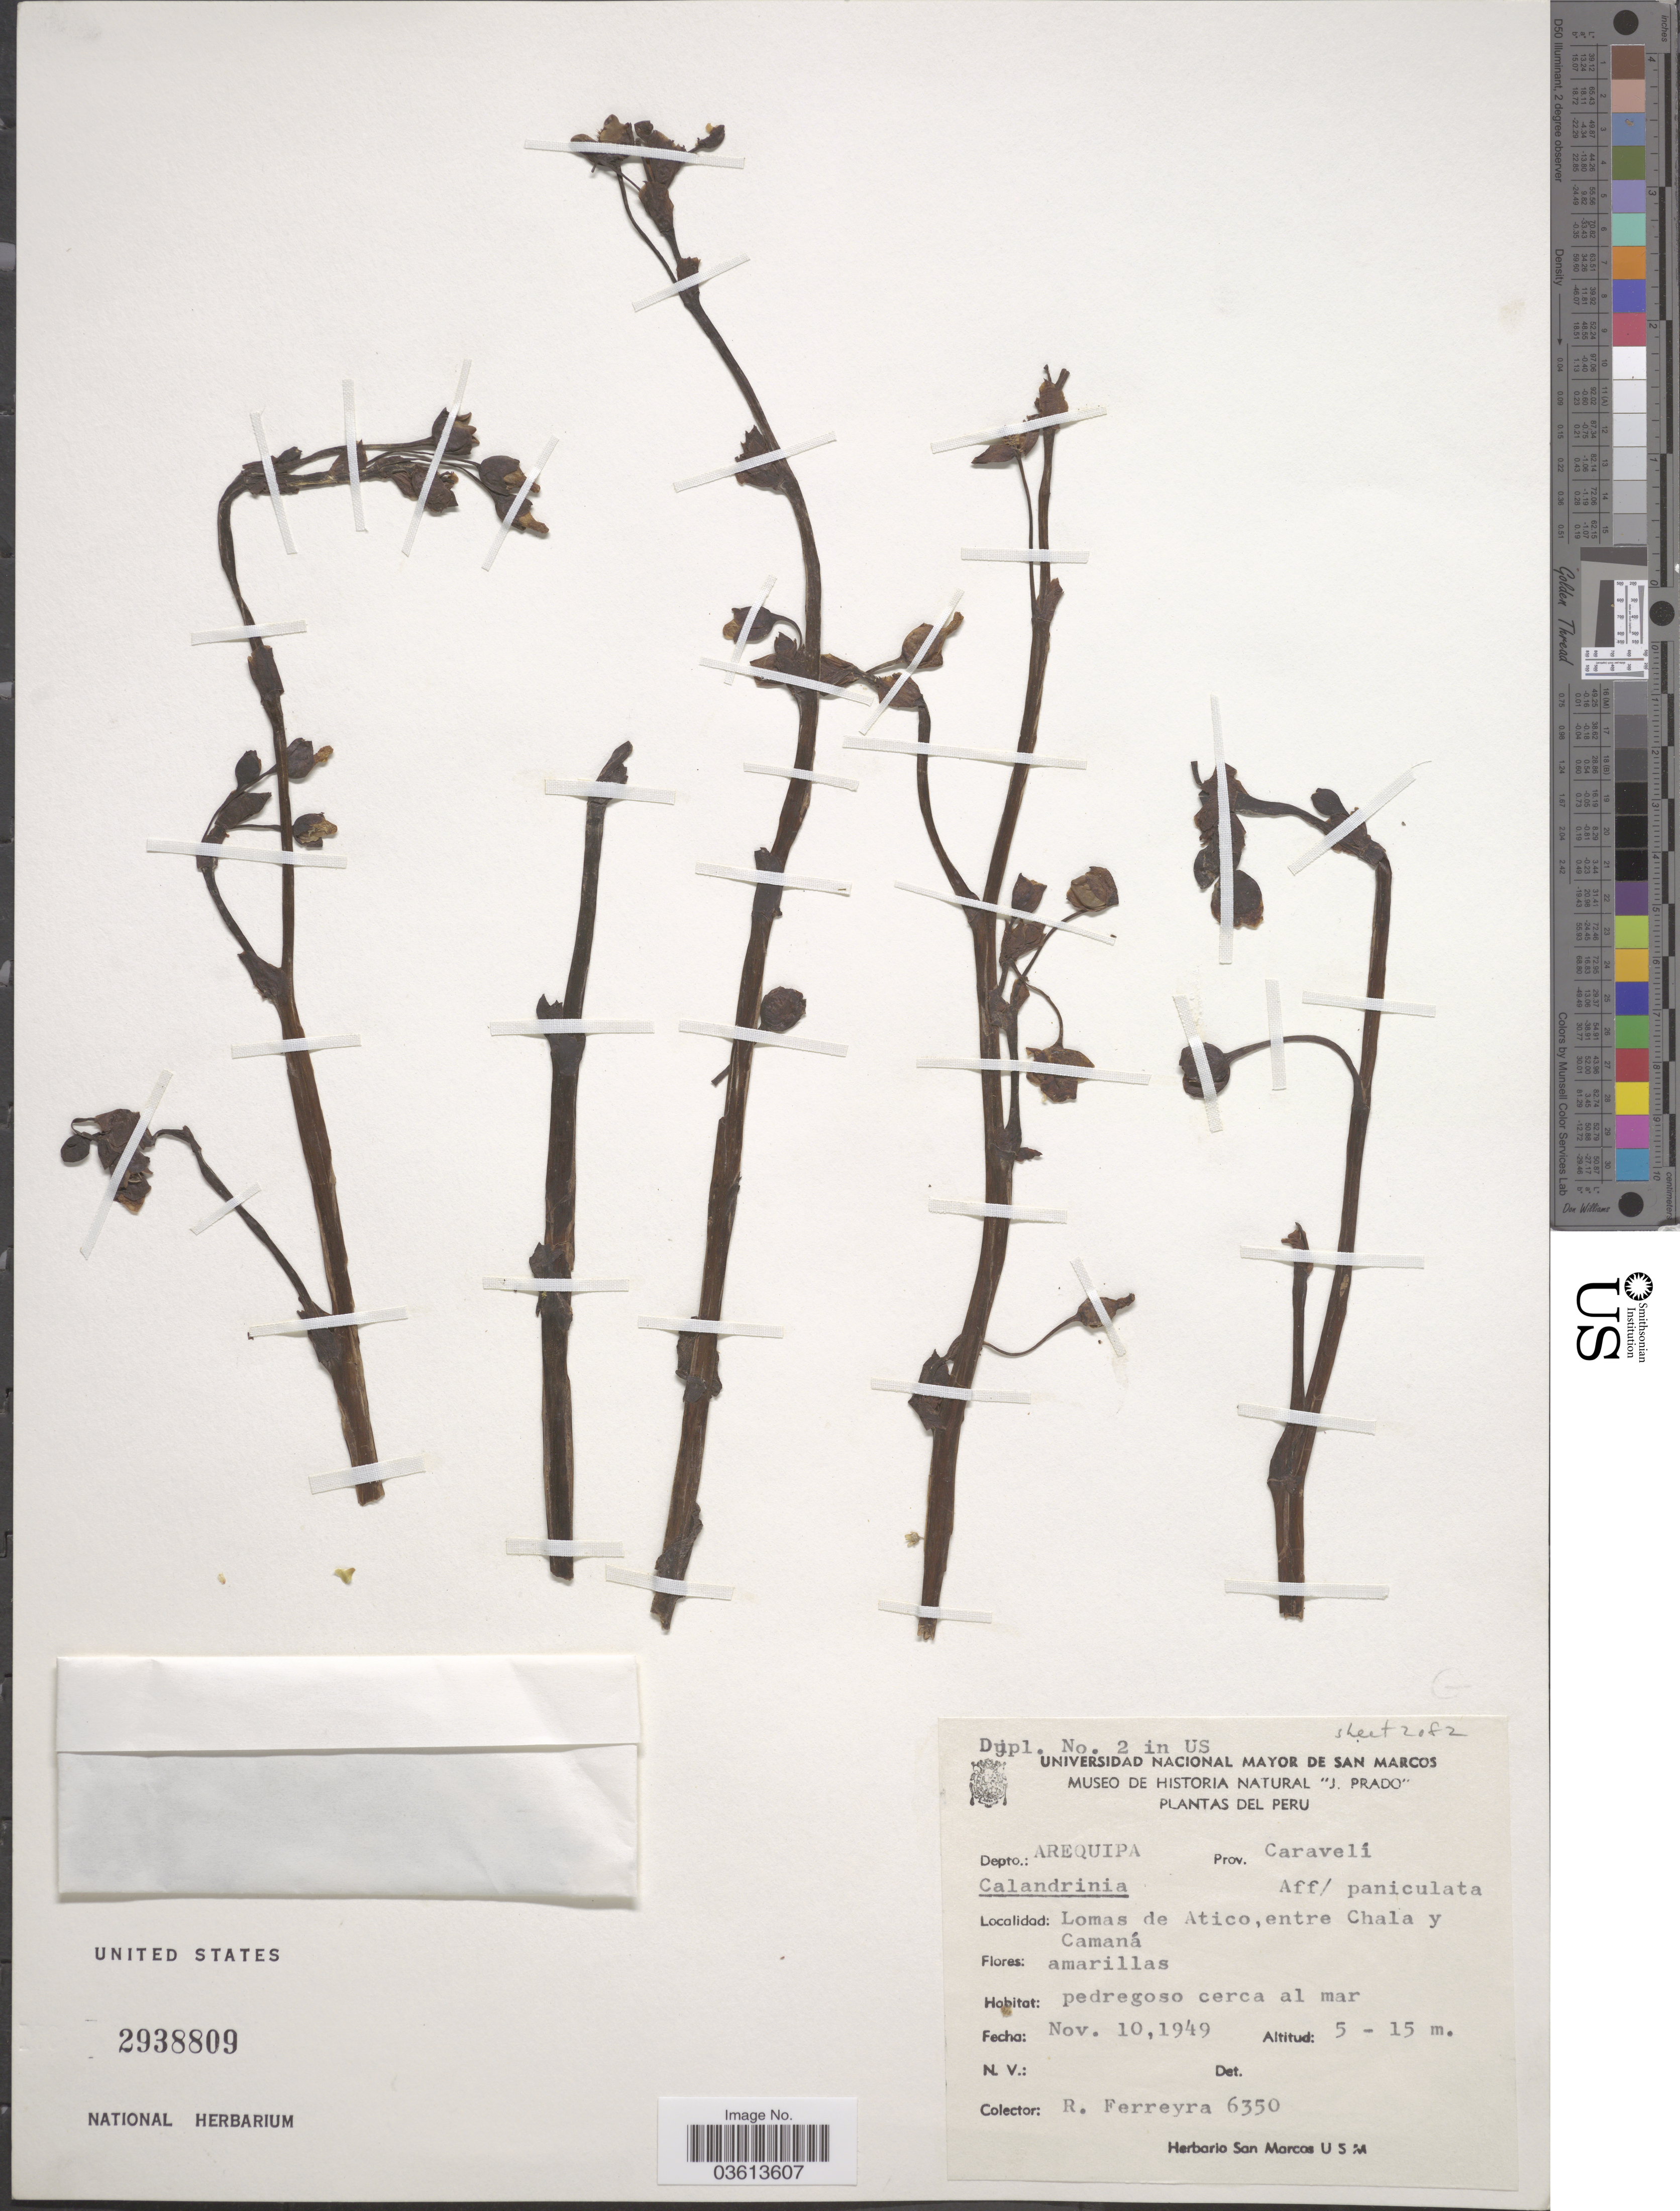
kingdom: Plantae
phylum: Tracheophyta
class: Magnoliopsida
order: Caryophyllales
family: Montiaceae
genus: Calandrinia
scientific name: Calandrinia sp.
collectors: R. A. Ferreyra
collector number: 6350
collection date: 1949-11-10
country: Peru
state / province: Arequipa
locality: Depto. Arequipa. Prov. Caravelí. Lomas de Atico, entre Chala y Camaná.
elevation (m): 5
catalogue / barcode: US 2938809